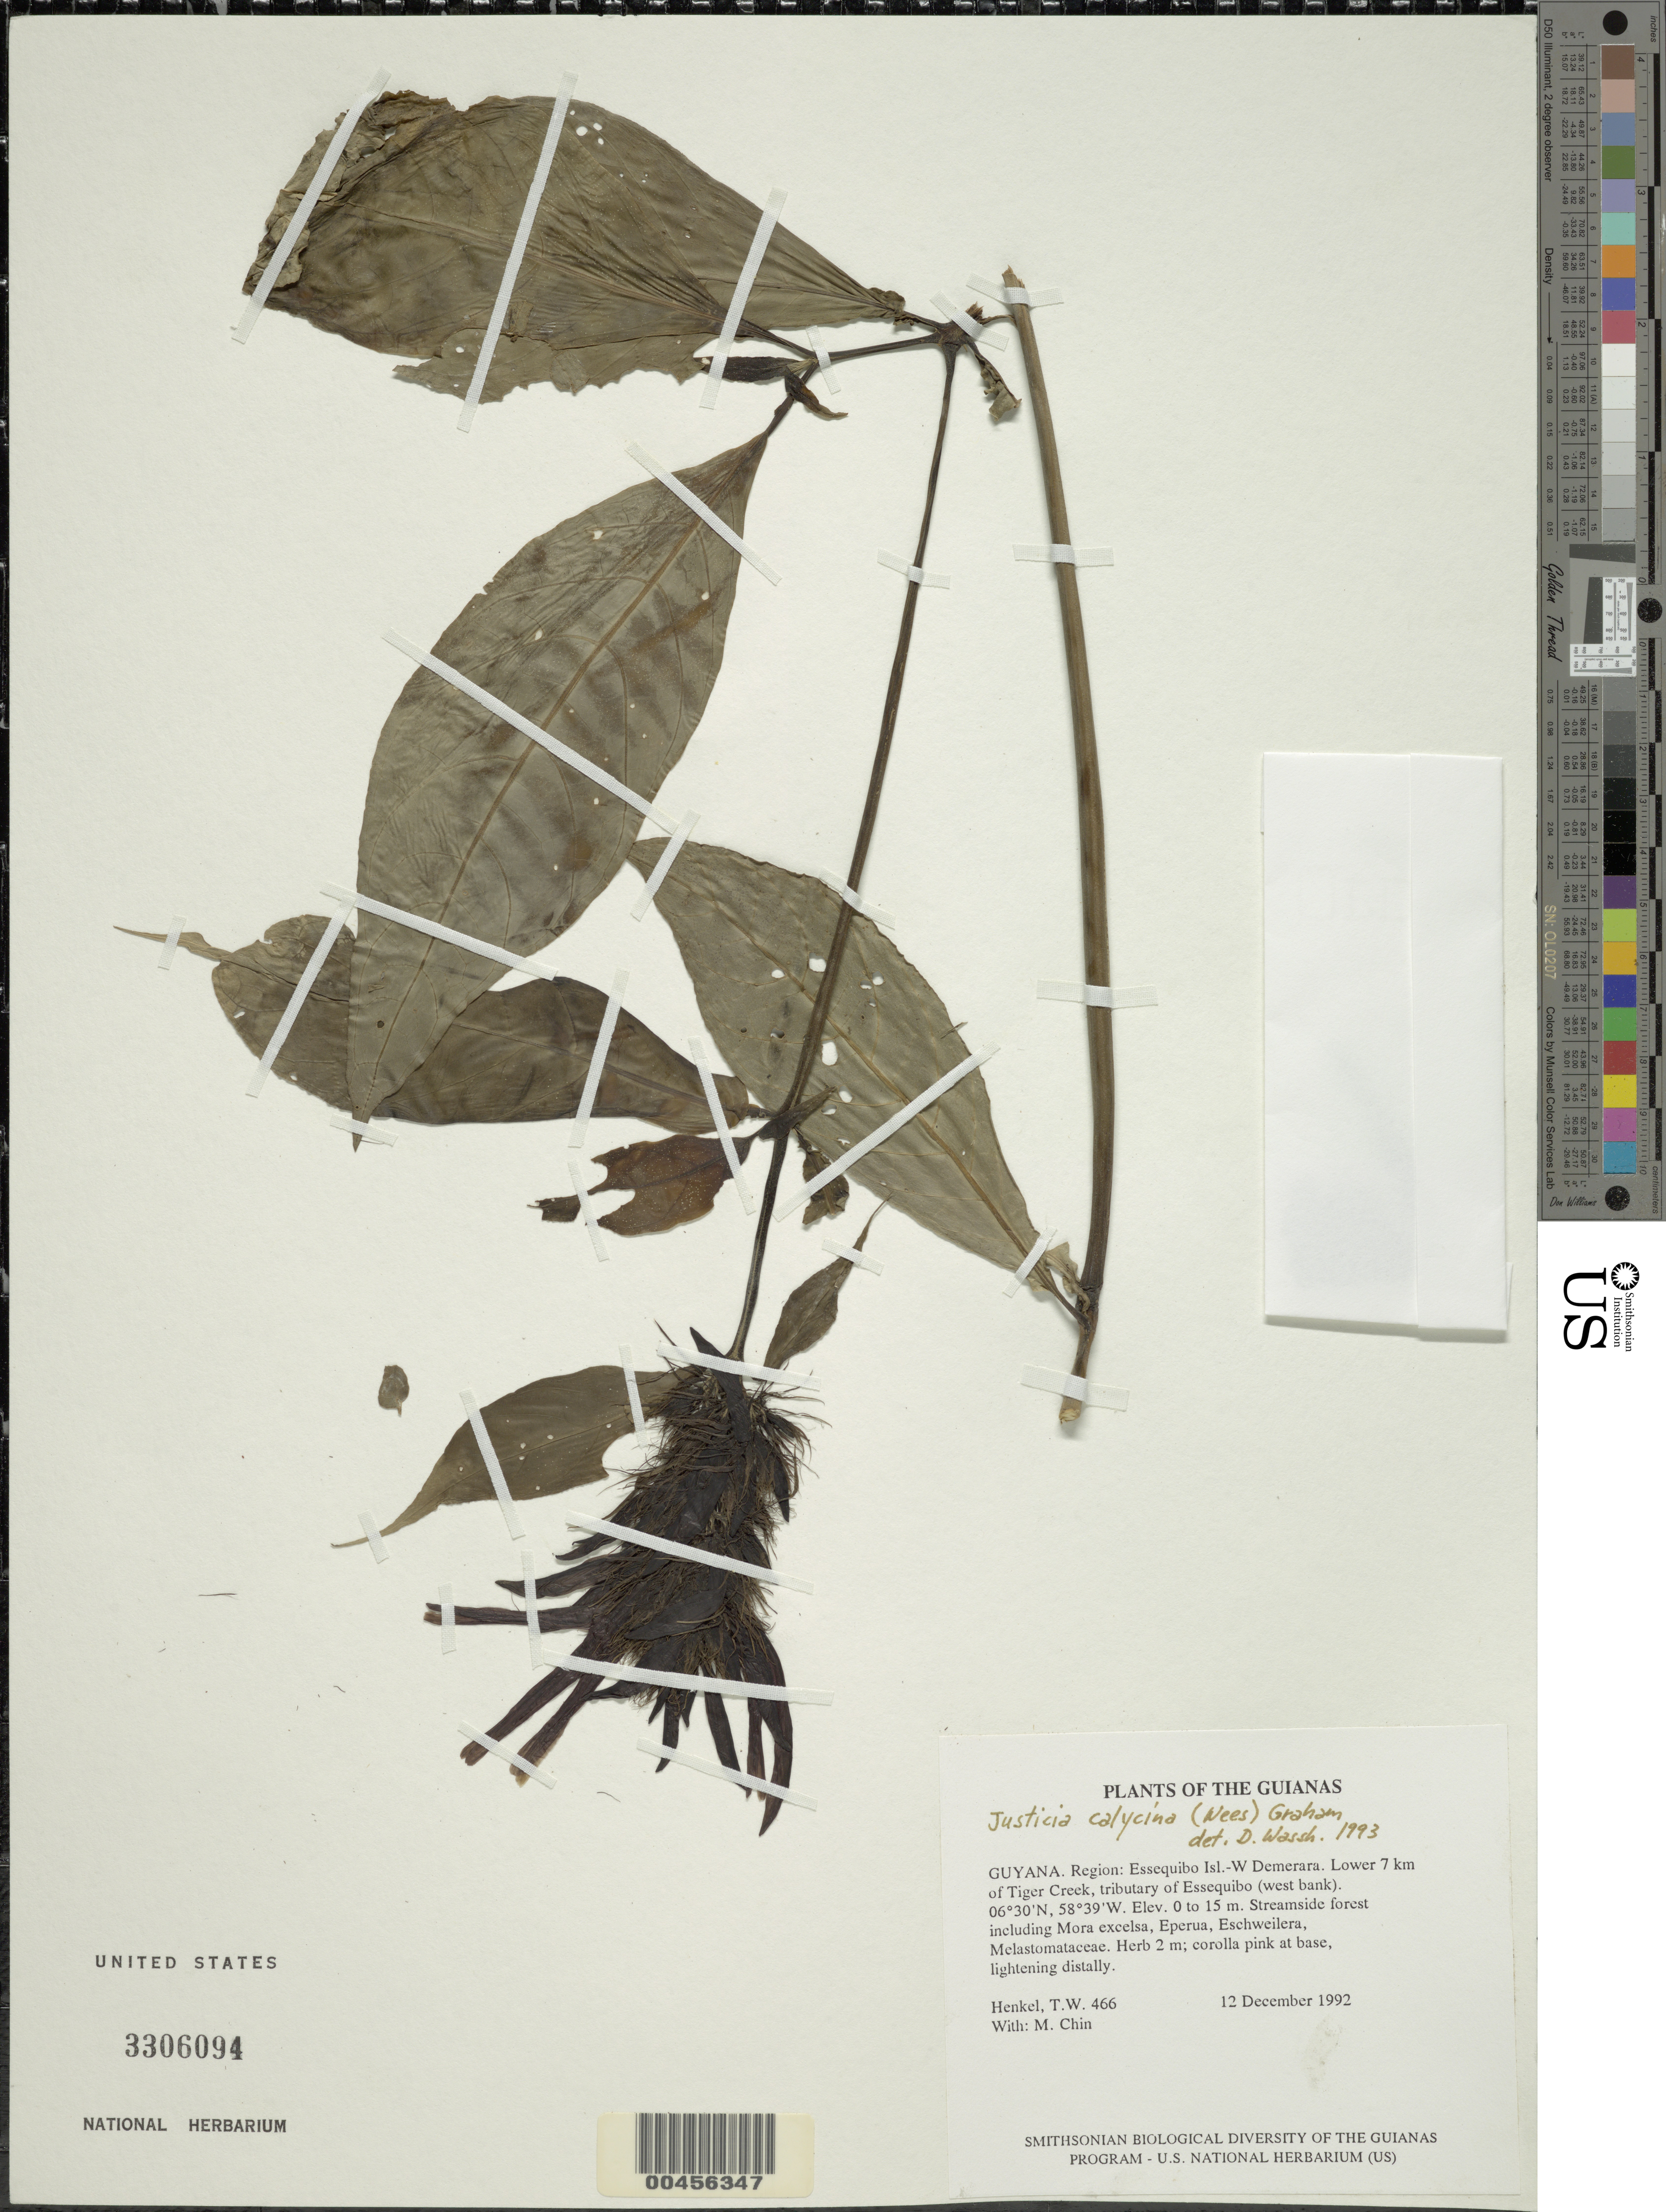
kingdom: Plantae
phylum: Tracheophyta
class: Magnoliopsida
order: Lamiales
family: Acanthaceae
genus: Justicia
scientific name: Justicia calycina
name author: (Nees) V.A.W. Graham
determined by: Wasshausen, Dieter C., (BOT), Smithsonian Institution - National Museum of Natural History (UNITED STATES)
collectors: T. Henkel & M. Chin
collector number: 466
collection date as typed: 12 December 1992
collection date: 1992-12-12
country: Guyana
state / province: Essequibo Isl-W. Demerara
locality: Lower 7 km of Tiger Creek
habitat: Streamside forest including Mora excelsa, Eperua, Eschweilera, Melastomataceae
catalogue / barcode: US 3306094